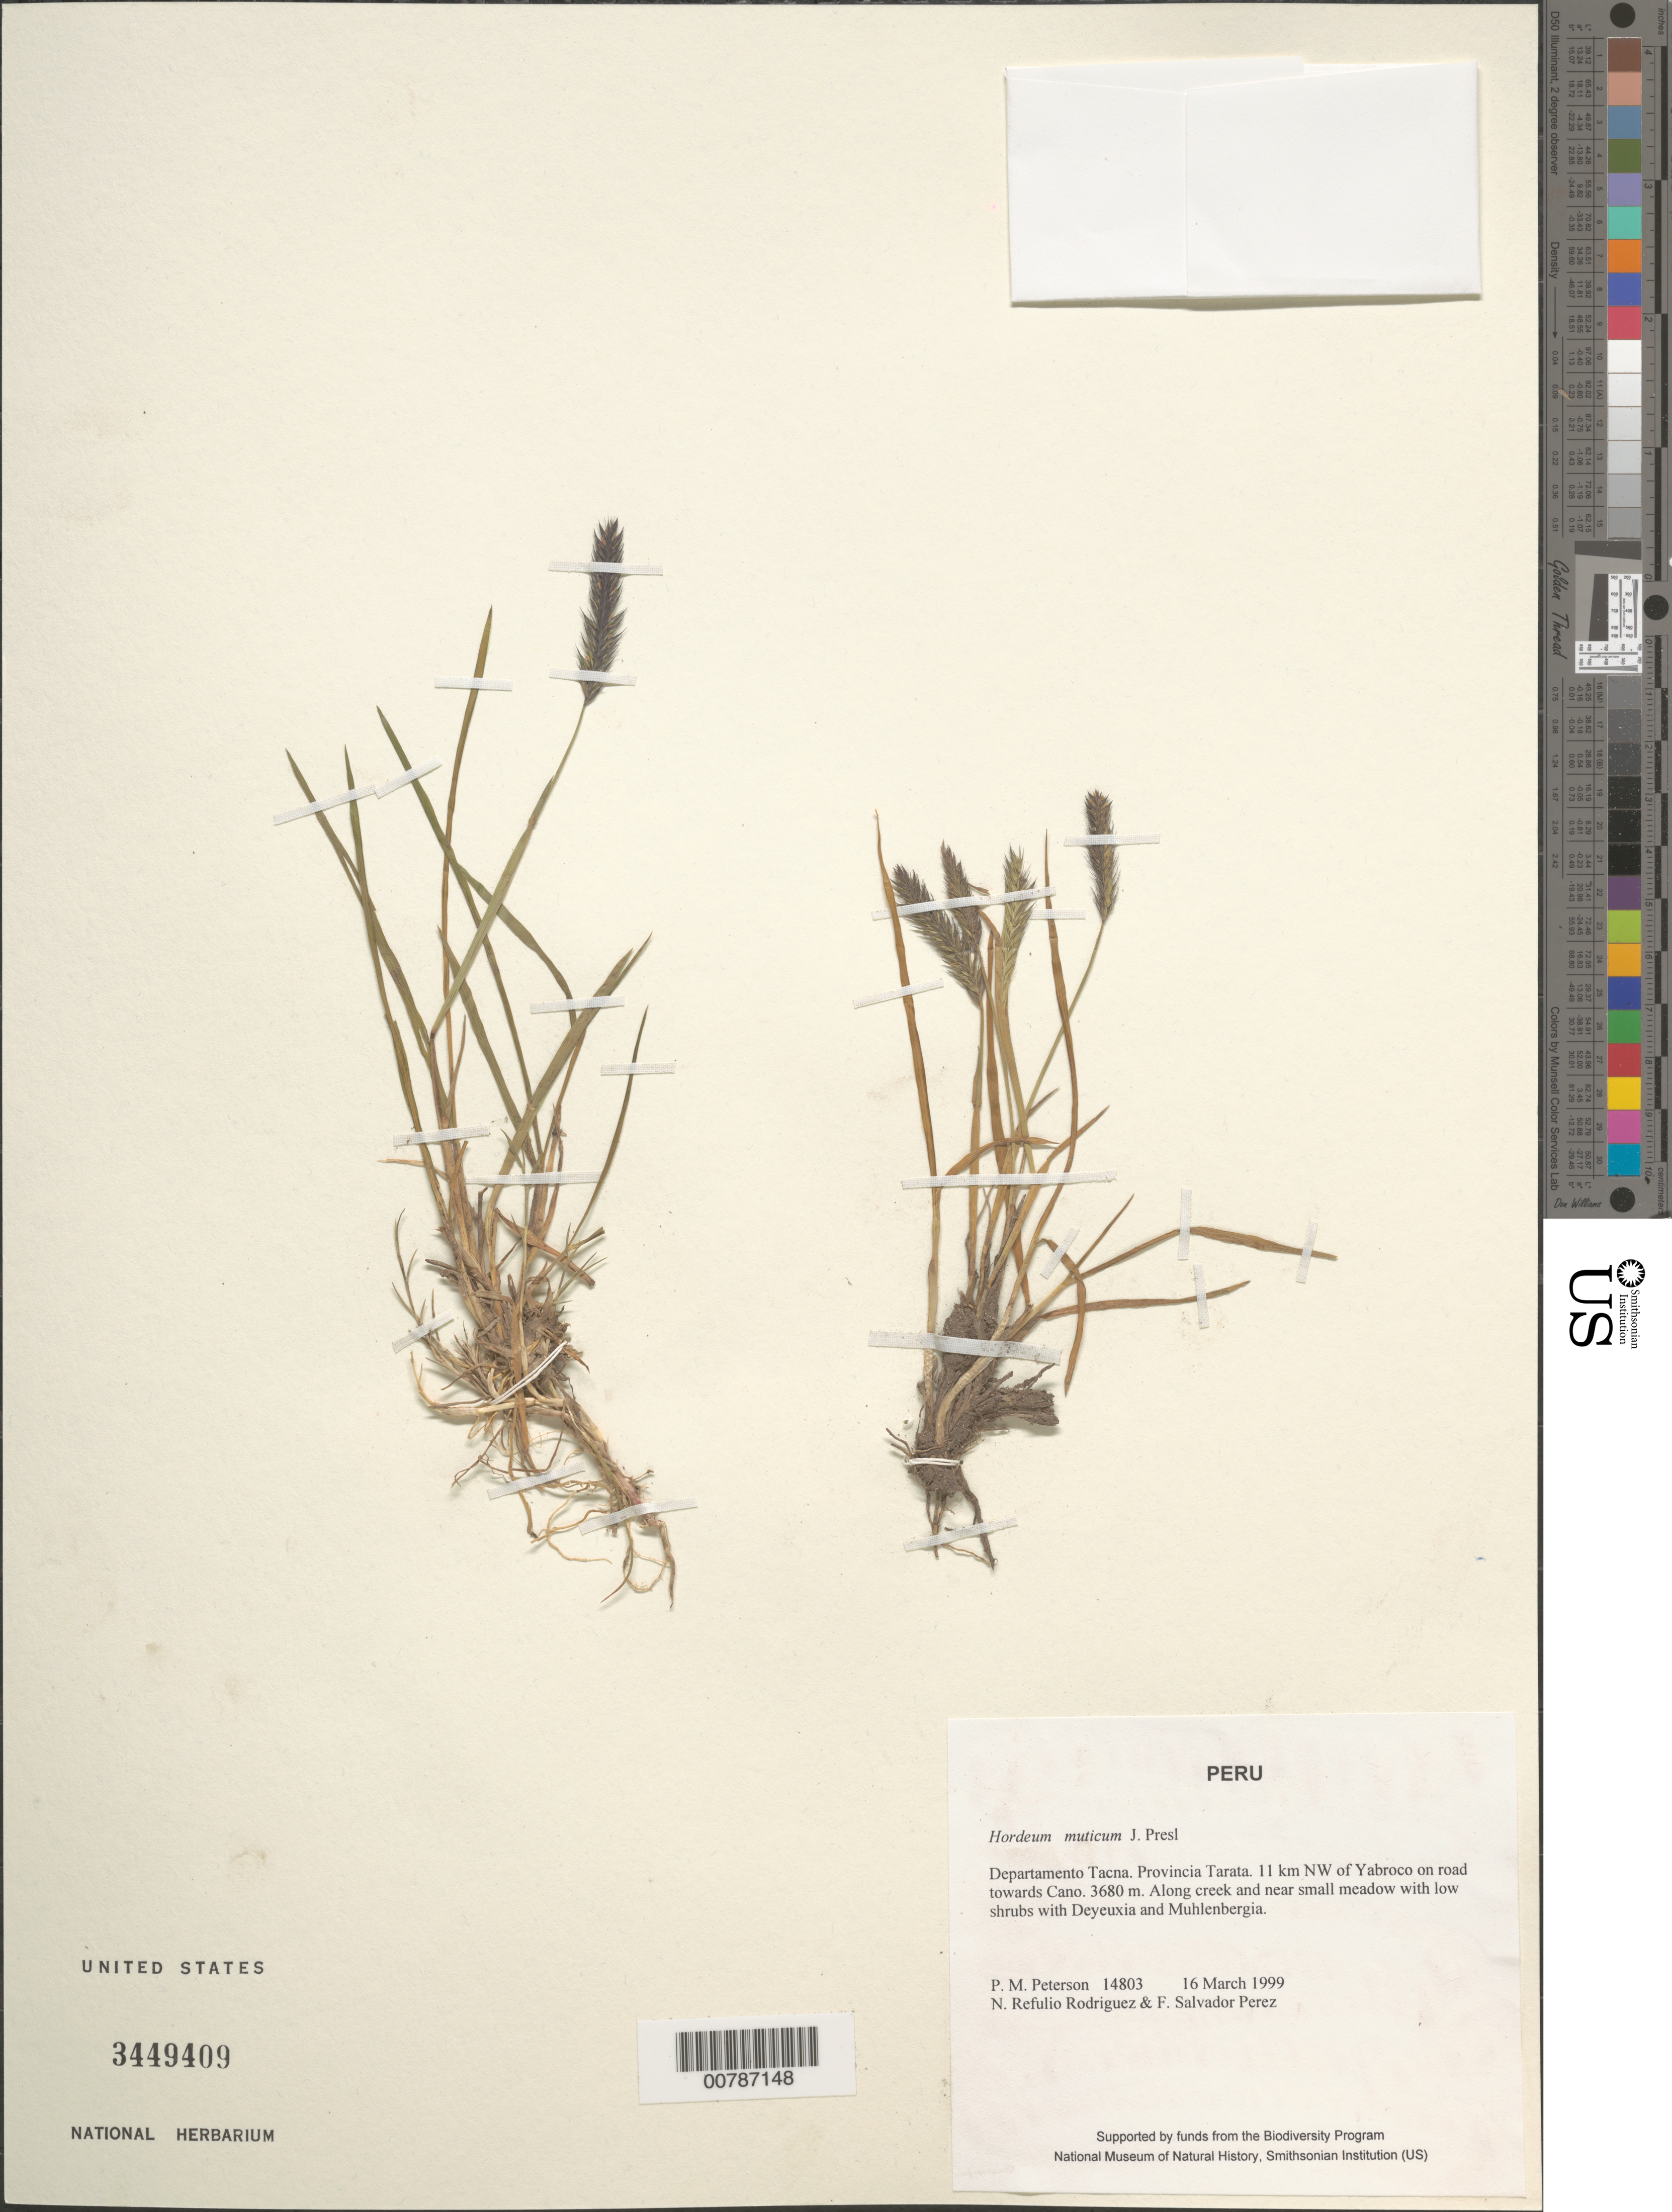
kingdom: Plantae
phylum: Tracheophyta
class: Liliopsida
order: Poales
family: Poaceae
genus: Hordeum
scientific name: Hordeum muticum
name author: J. Presl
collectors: P. M. Peterson, N. Refulio-Rodríguez & F. Salvador Perez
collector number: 14803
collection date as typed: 16 Mar 1999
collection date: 1999-03-16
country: Peru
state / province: Tacna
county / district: Tarata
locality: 11 km NW of Yabroco on road towards Cano.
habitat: Along creek and near small meadow with low shrubs with Deyeuxia and Muhlenbergia.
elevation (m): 3680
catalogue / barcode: US 3449409